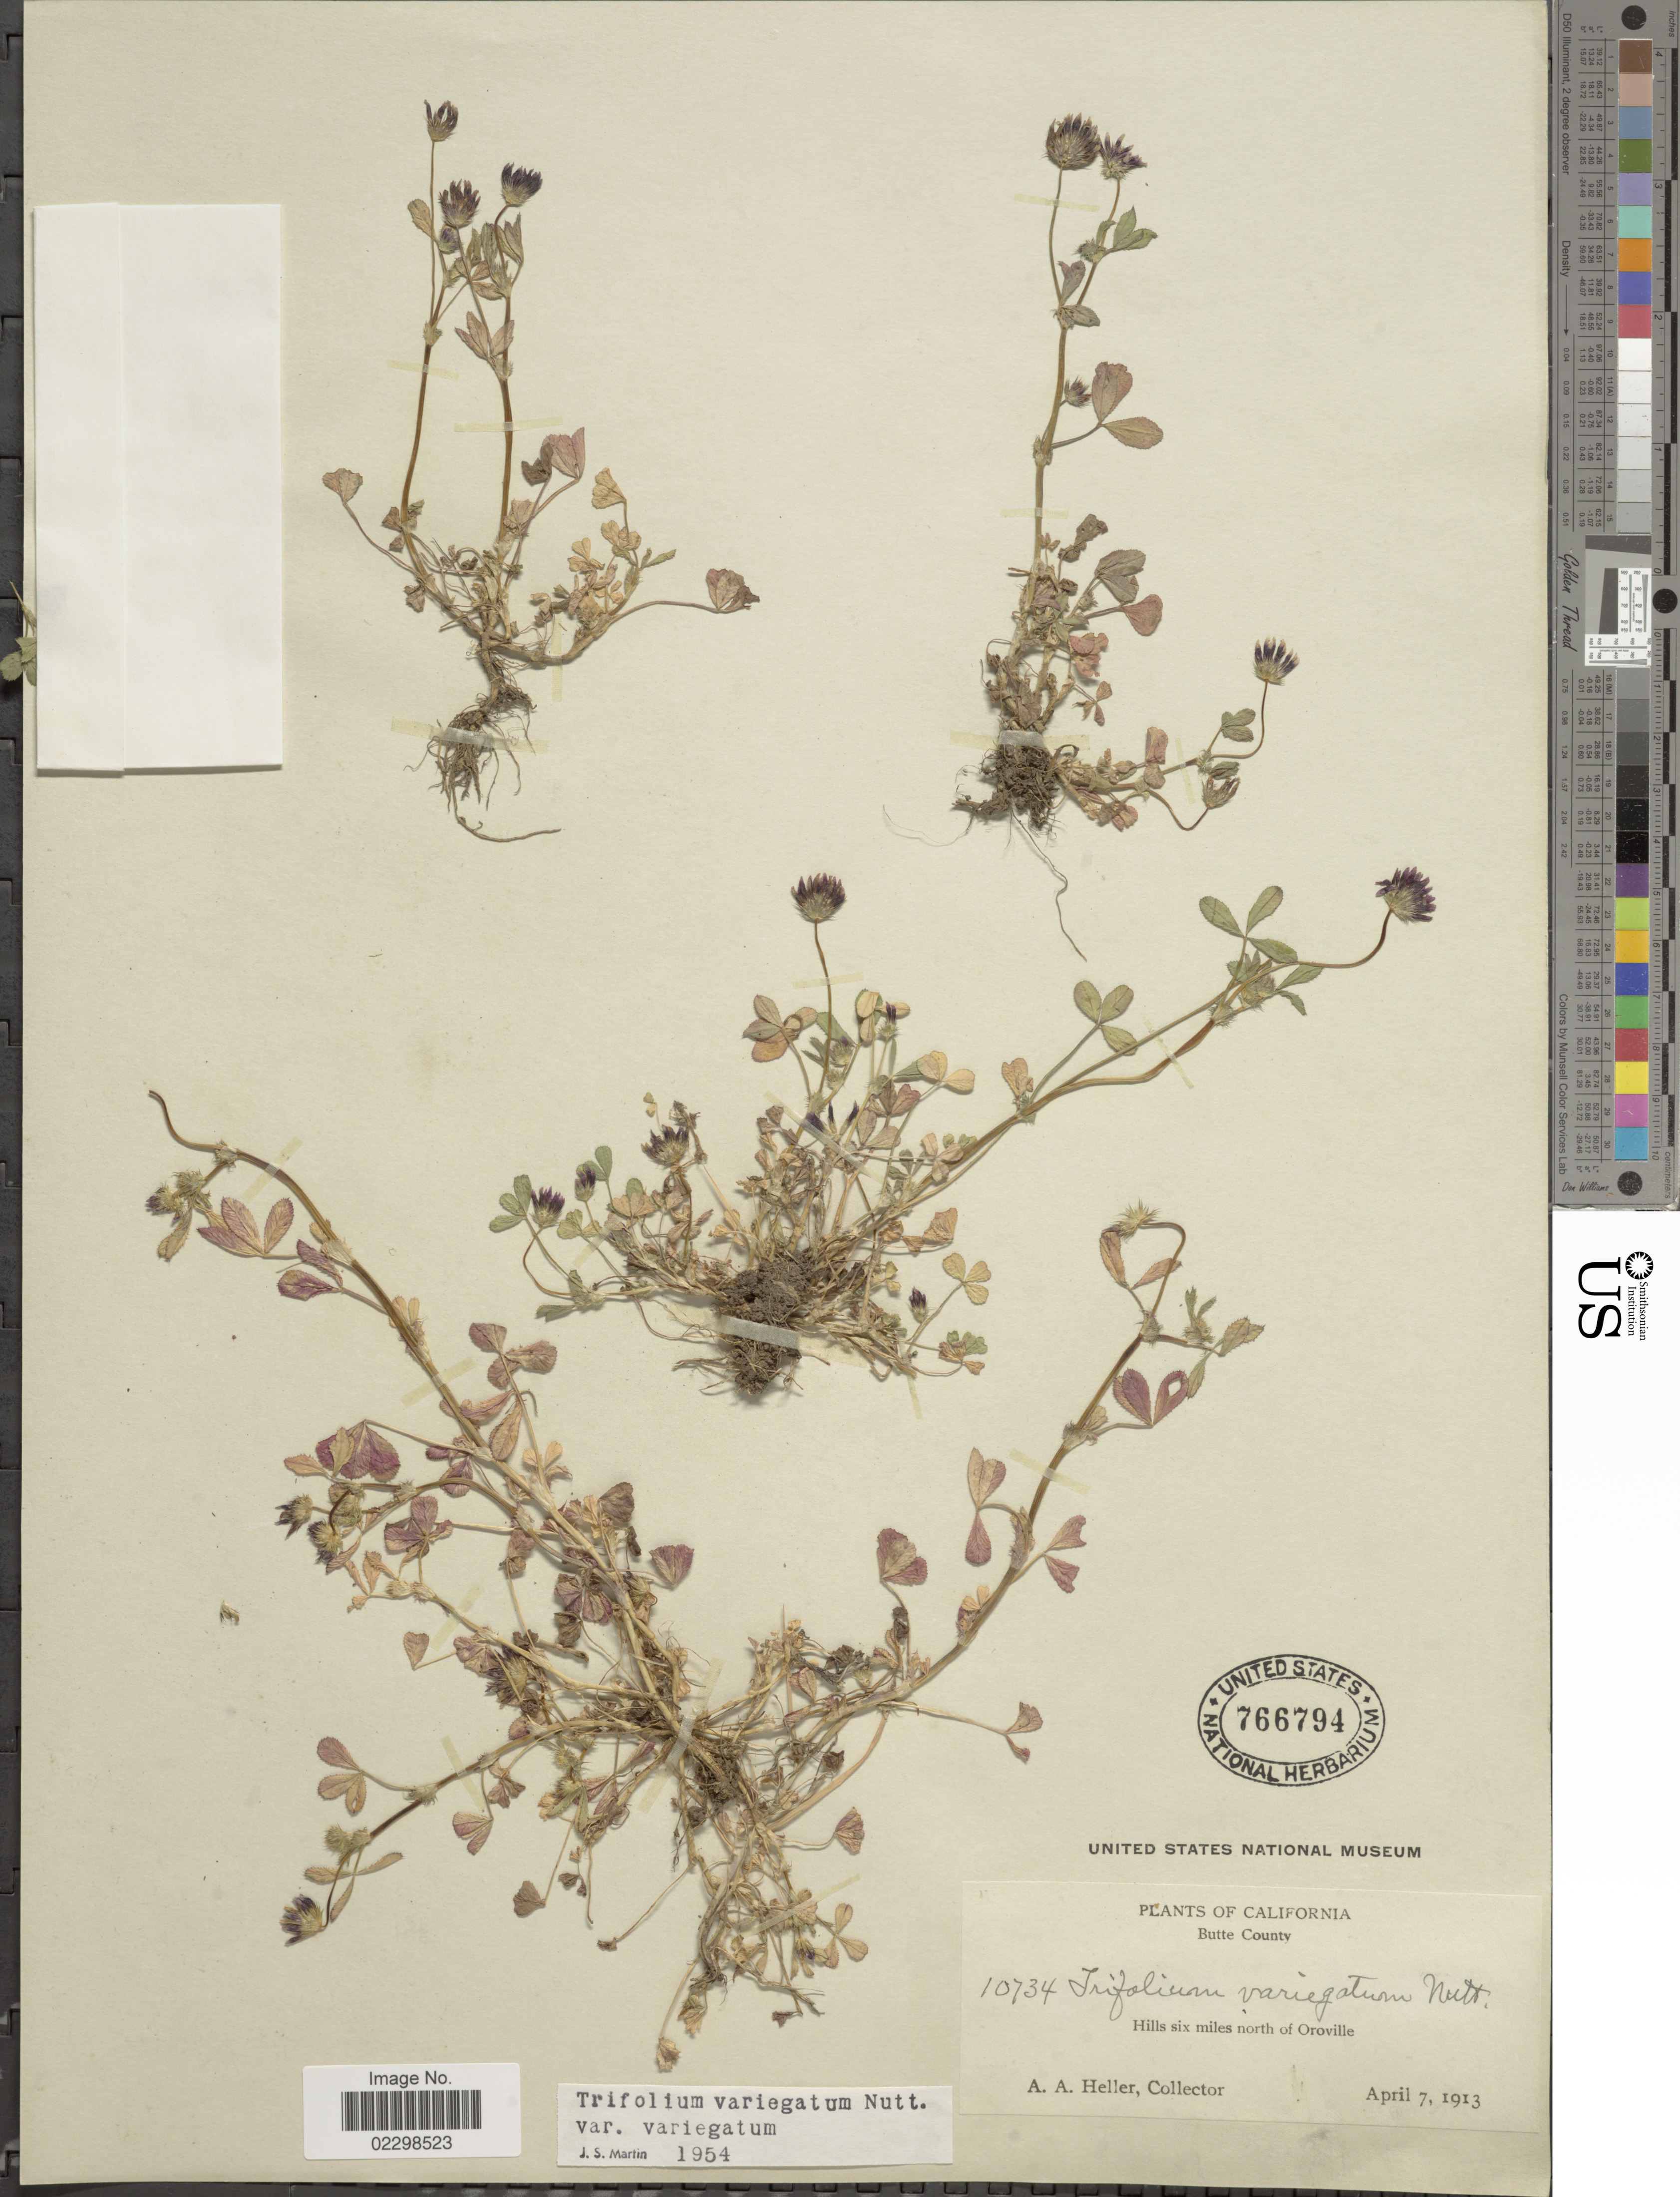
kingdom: Plantae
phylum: Tracheophyta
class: Magnoliopsida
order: Fabales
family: Fabaceae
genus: Trifolium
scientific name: Trifolium variegatum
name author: Nutt.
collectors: A. A. Heller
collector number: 10734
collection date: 1913-04-07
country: United States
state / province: California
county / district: Butte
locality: Butte County, Hills six miles north of Oroville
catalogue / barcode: US 766794